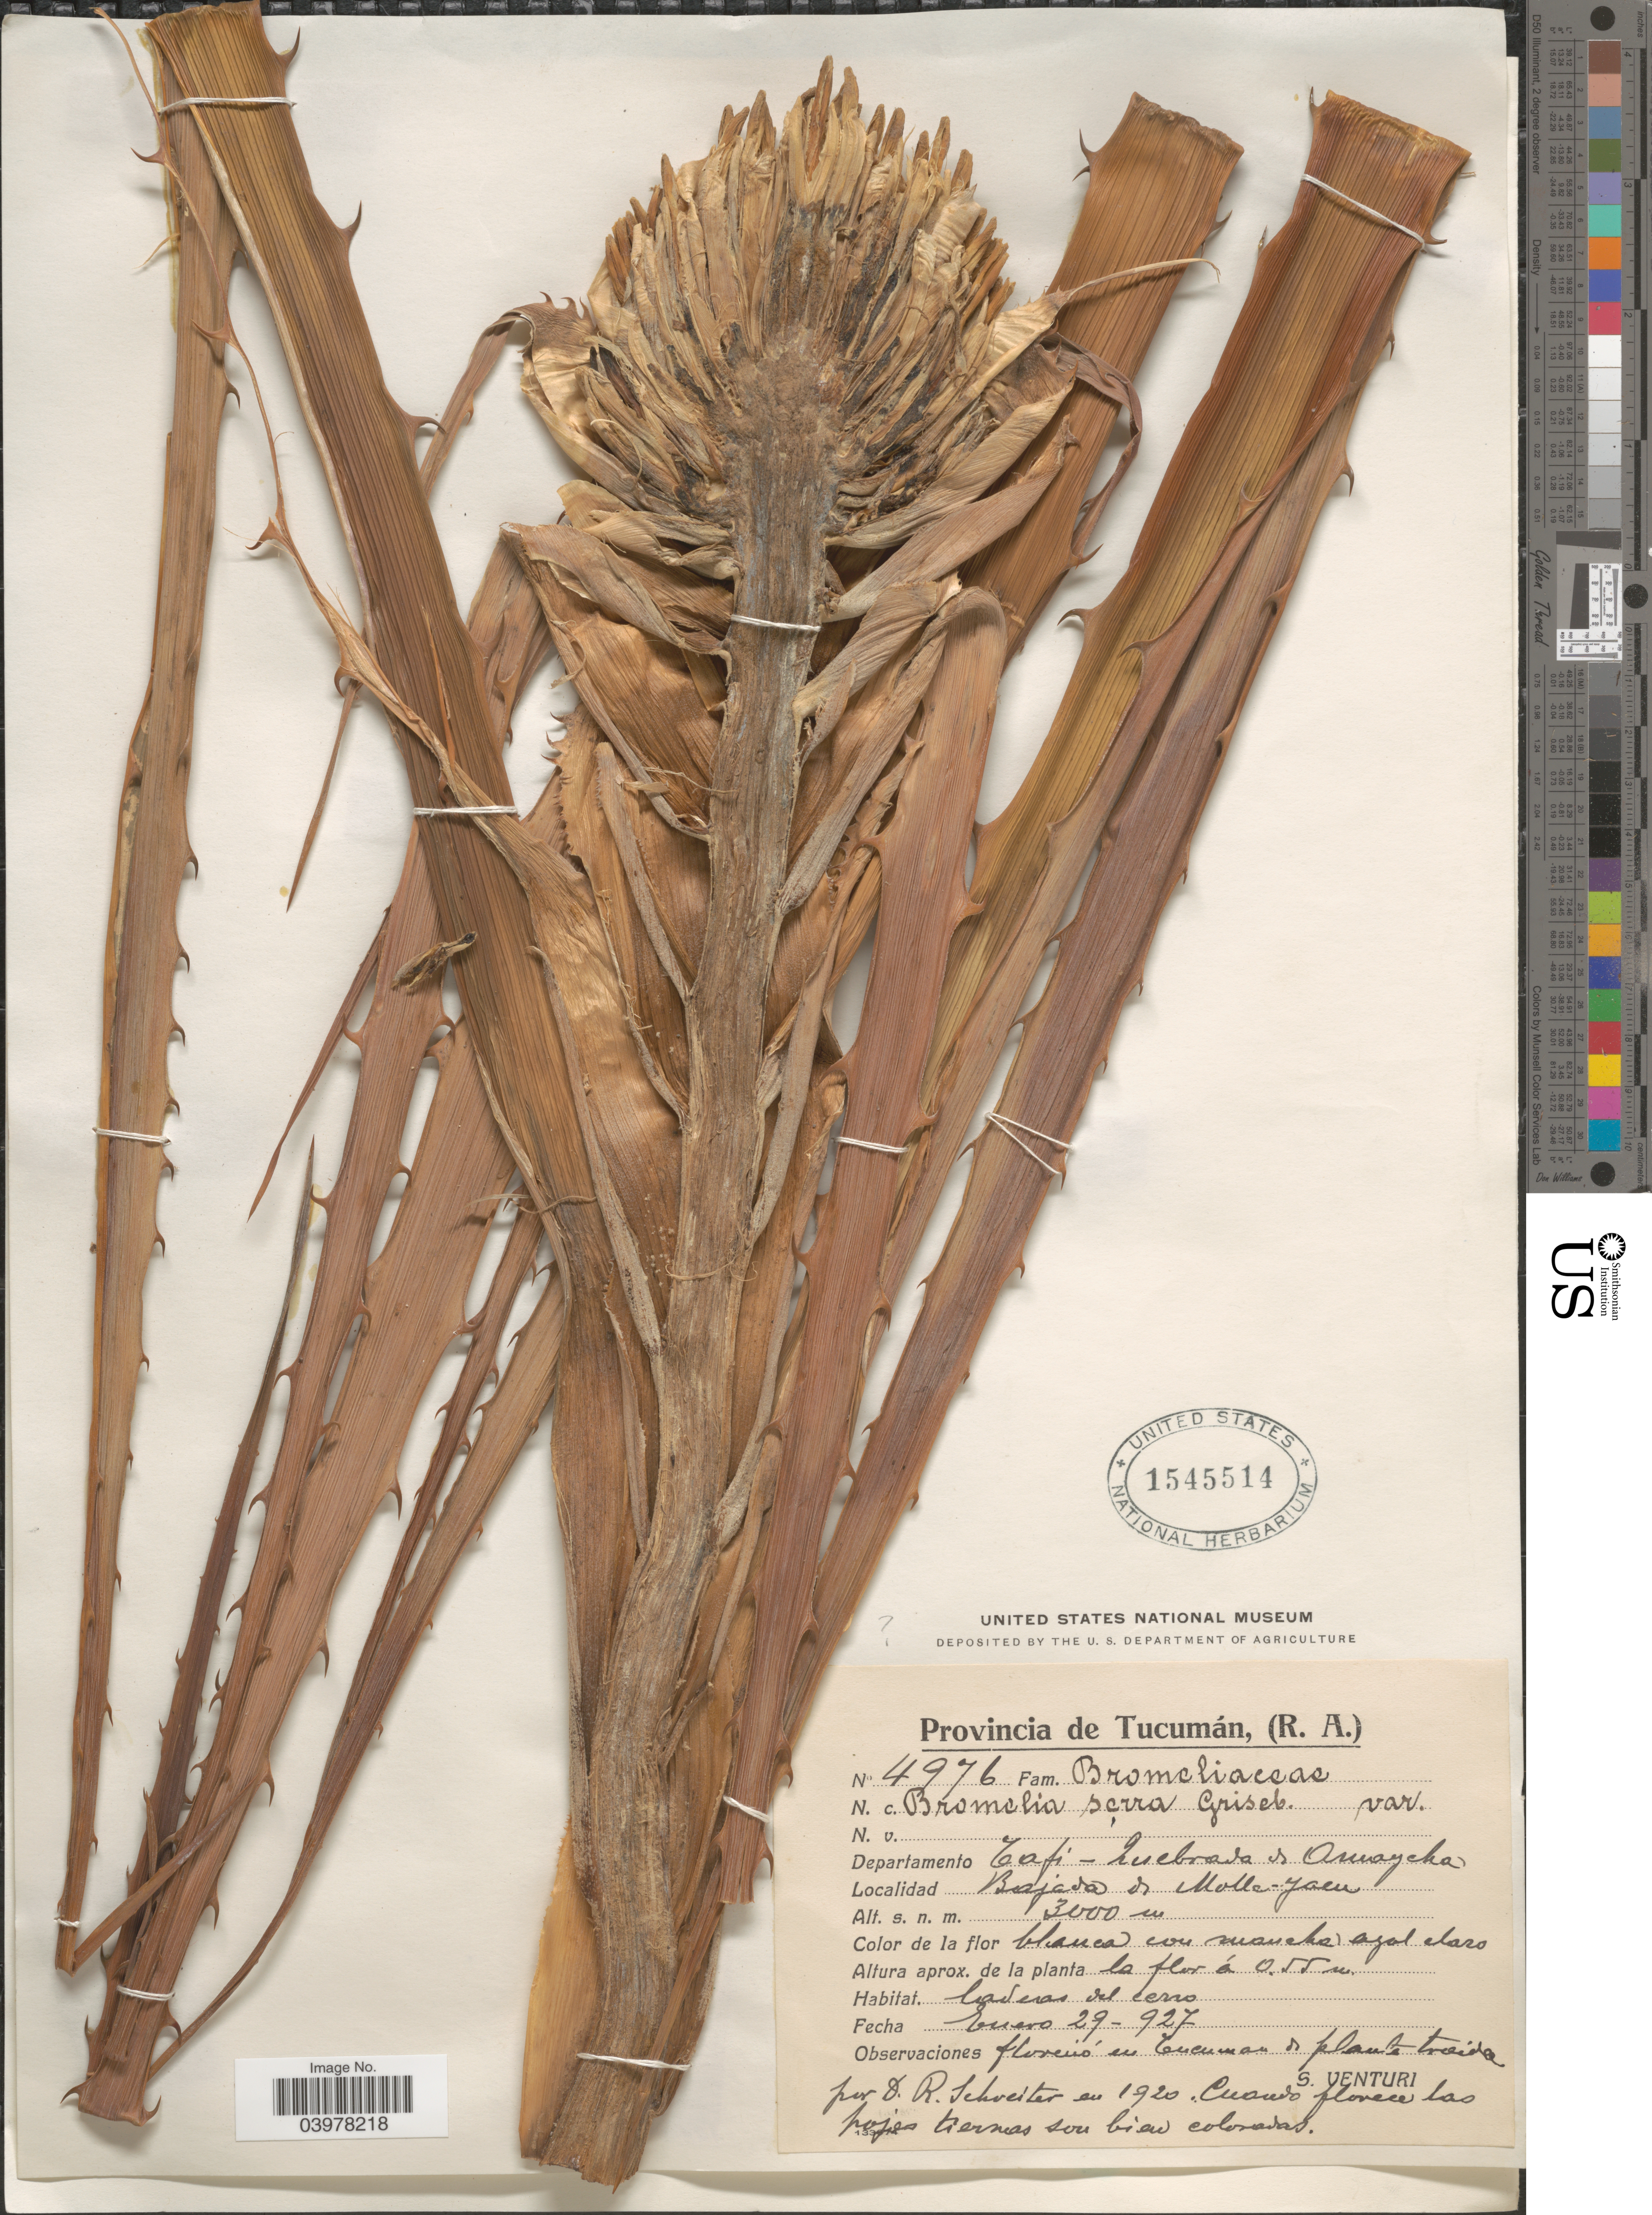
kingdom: Plantae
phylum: Tracheophyta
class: Liliopsida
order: Poales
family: Bromeliaceae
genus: Bromelia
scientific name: Bromelia serra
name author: Griseb.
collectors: S. Venturi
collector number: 4976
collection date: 1927-01-29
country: Argentina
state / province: Tucuman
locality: Departamento Tafi - Quebrada de Amaycha. Bajada de Molle-yaco.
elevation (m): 3000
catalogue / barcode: US 1545514